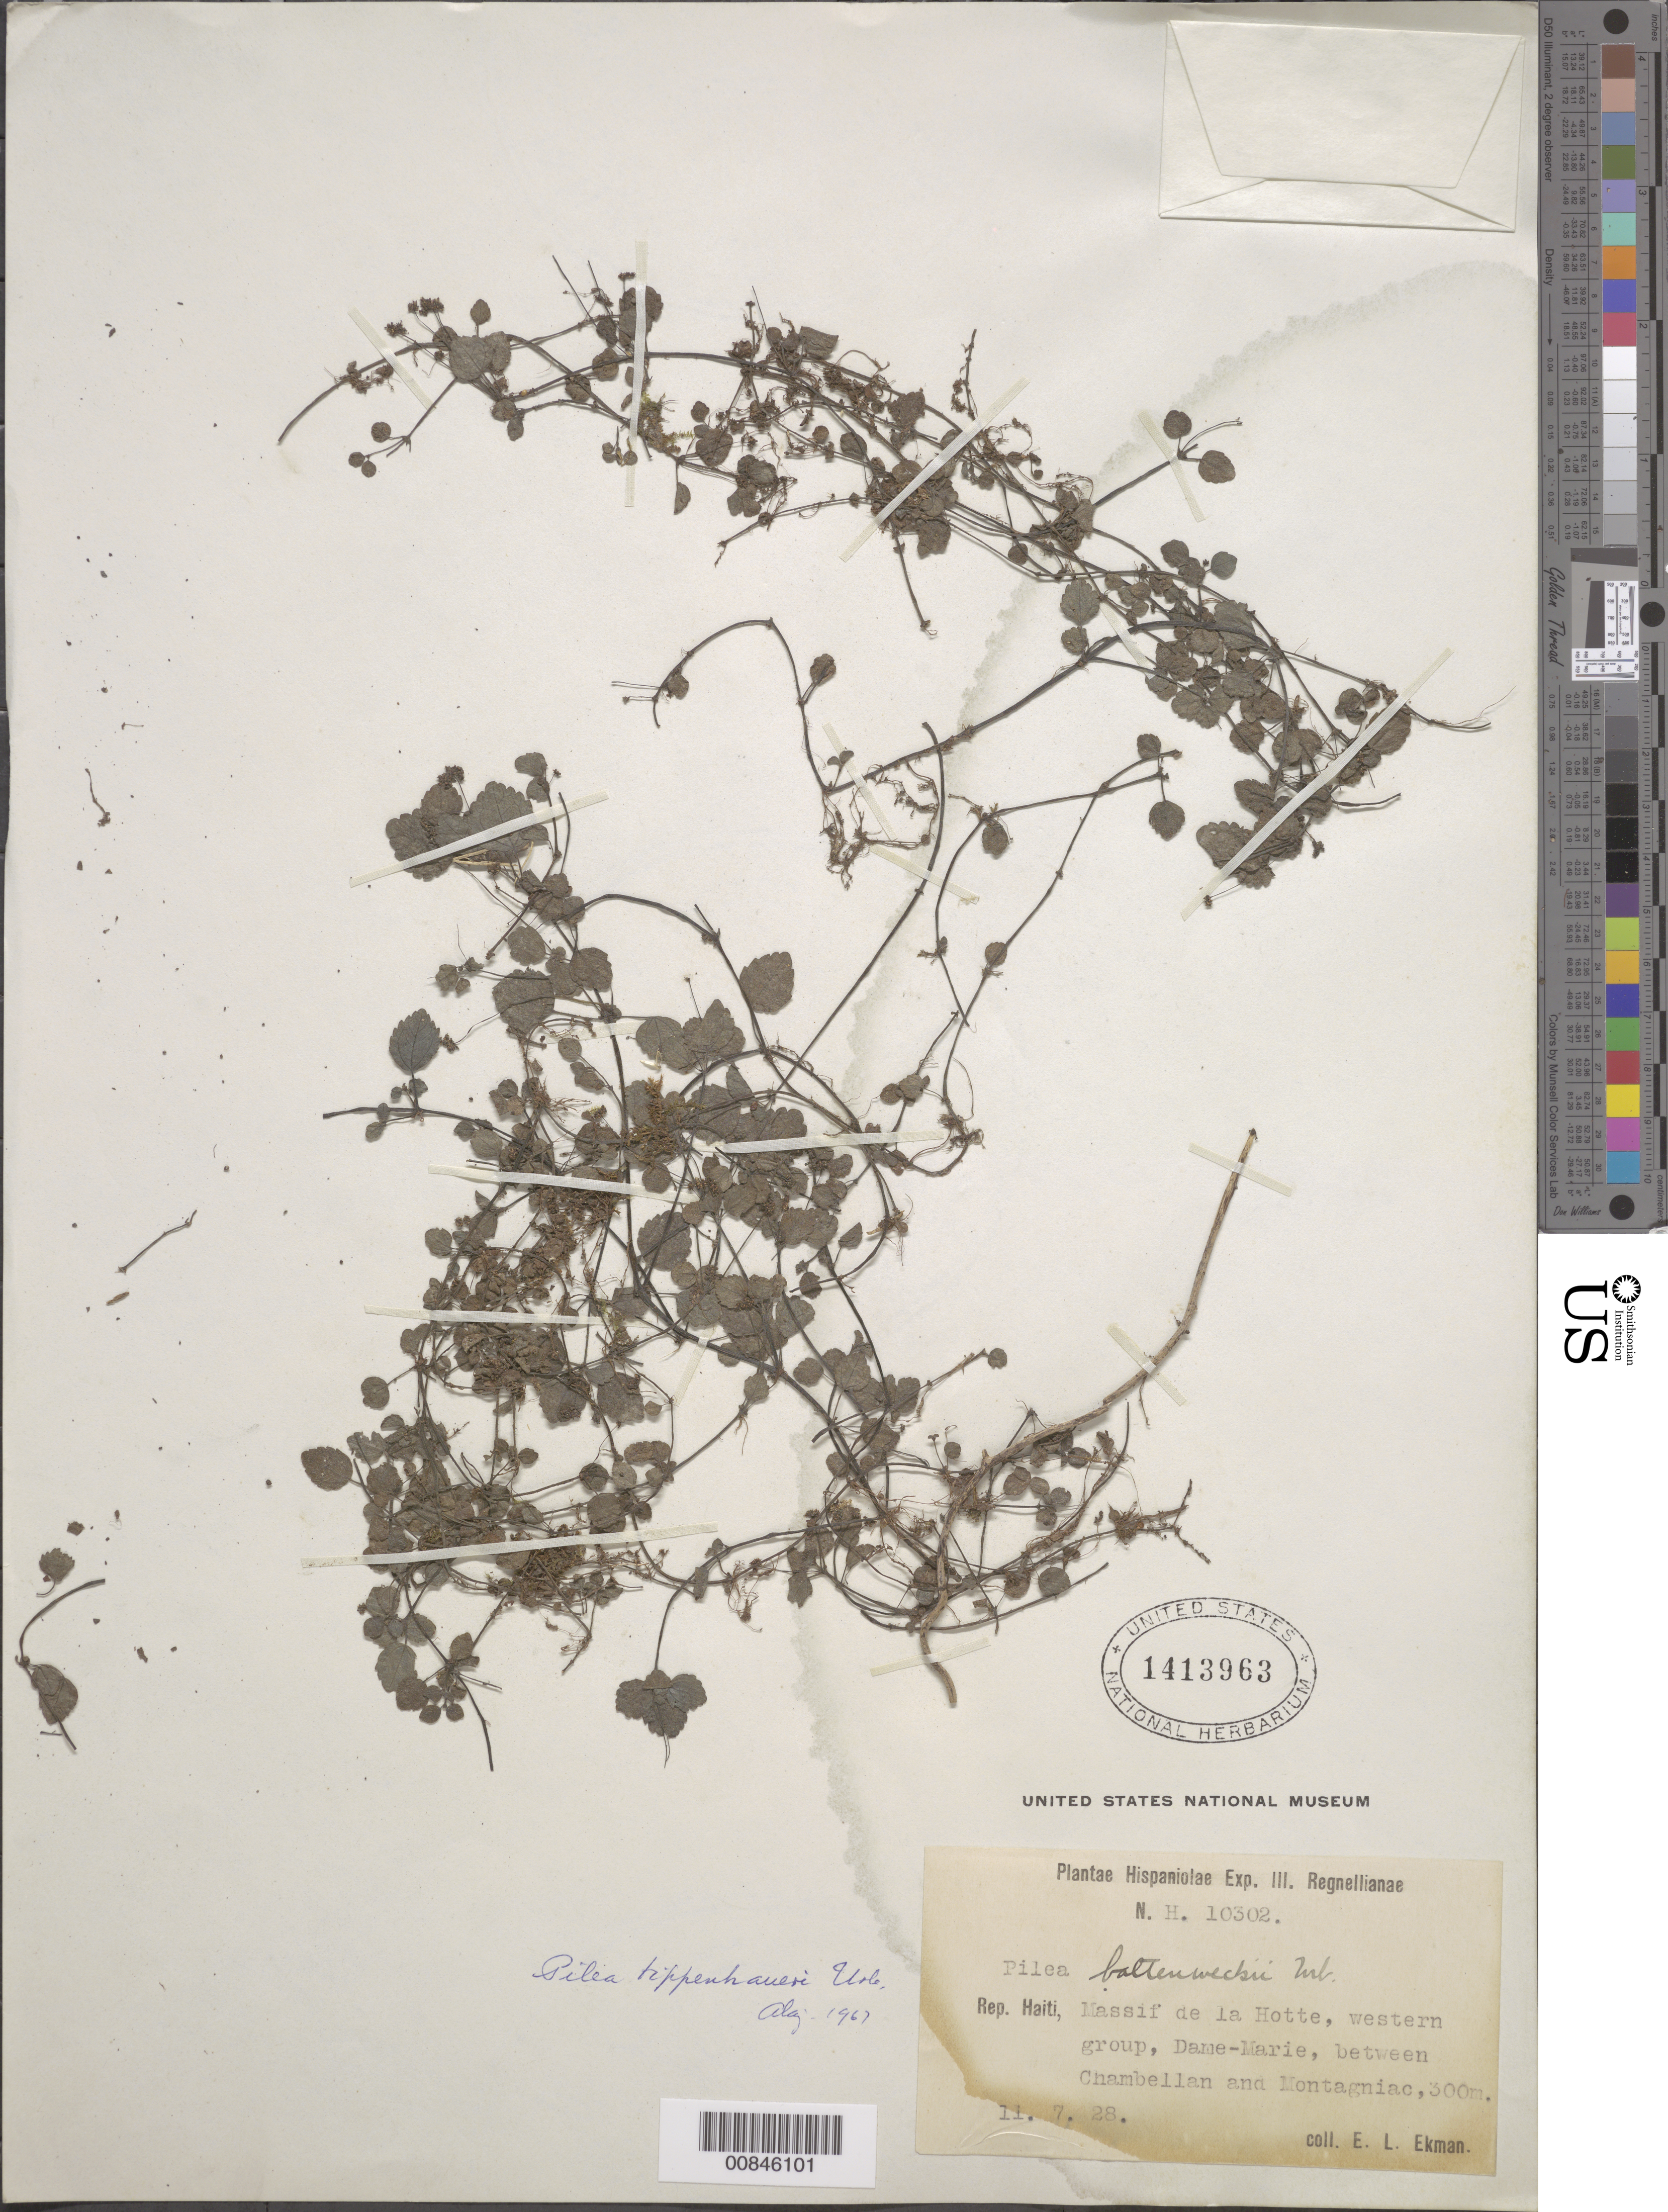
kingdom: Plantae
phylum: Tracheophyta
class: Magnoliopsida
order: Rosales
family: Urticaceae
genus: Pilea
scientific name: Pilea tippenhaueri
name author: Urb.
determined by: Liogier, Alain H.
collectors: E. L. Ekman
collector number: H 10302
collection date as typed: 11 Jul 1928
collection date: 1928-07-11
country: Haiti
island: Hispaniola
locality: Massif de la Hotte, western group, Dame-Marie, between Chambellan and Montagniac.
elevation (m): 300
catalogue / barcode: US 1413963